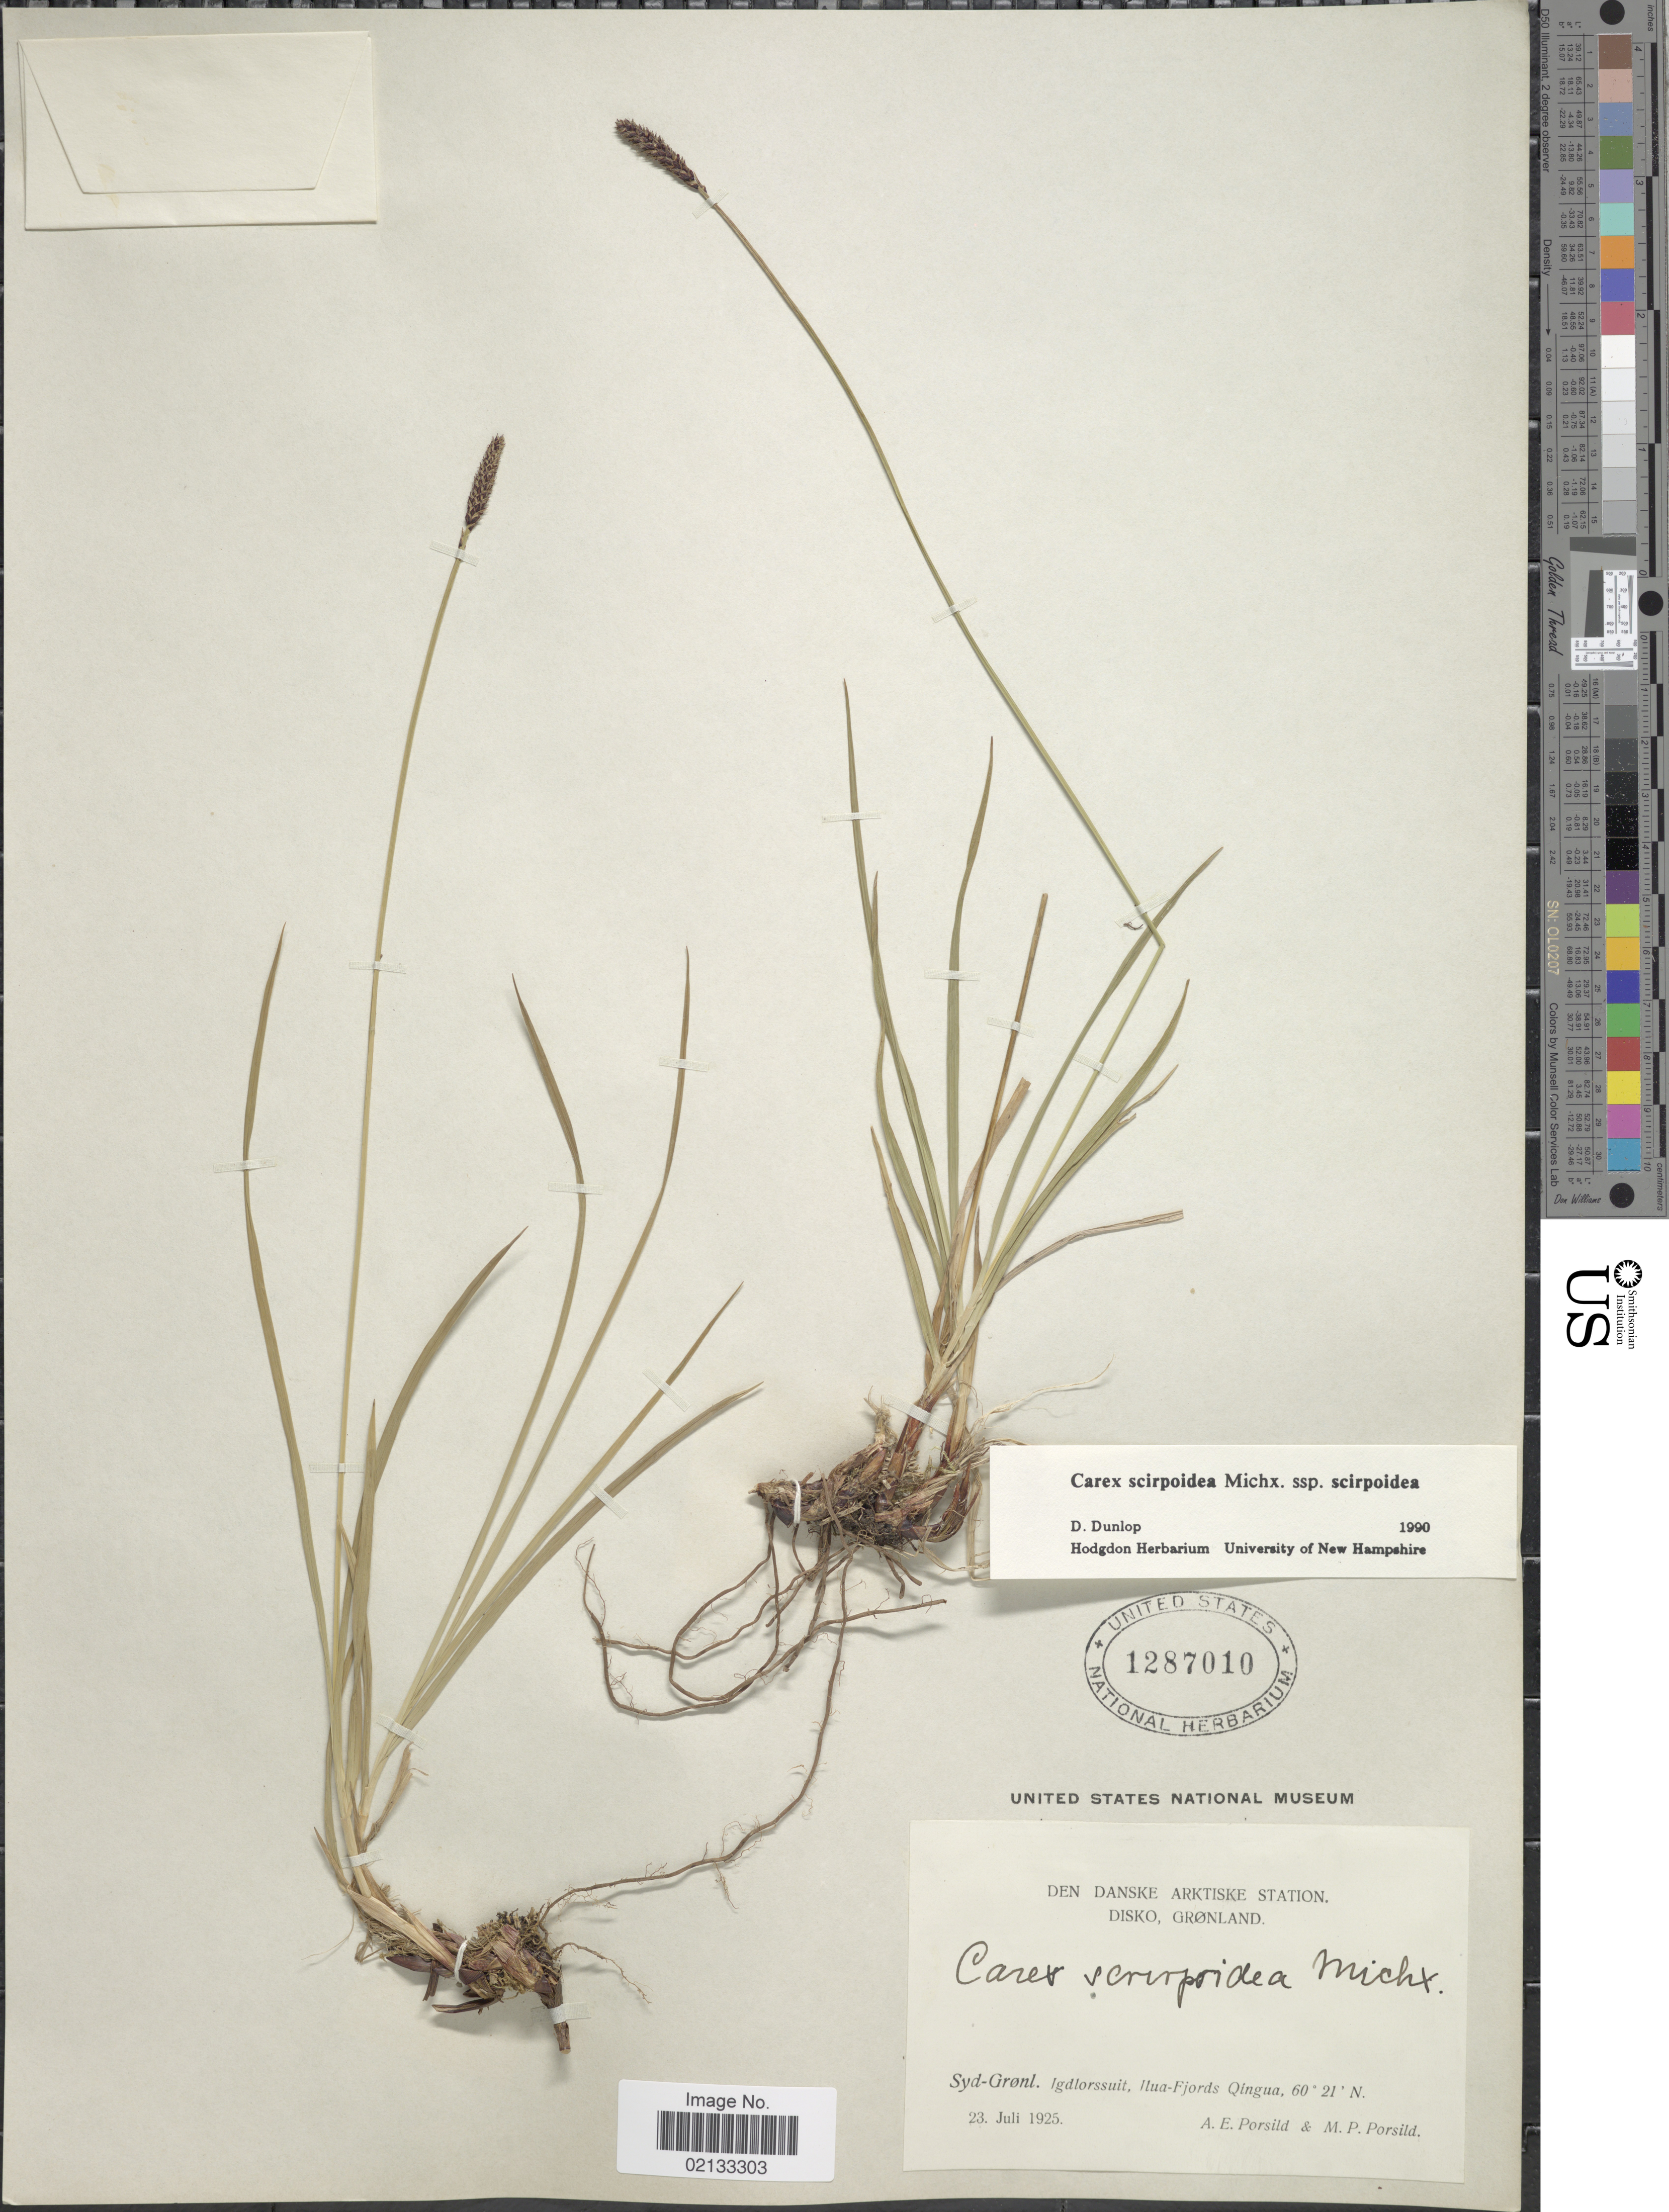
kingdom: Plantae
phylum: Tracheophyta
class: Liliopsida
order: Poales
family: Cyperaceae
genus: Carex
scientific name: Carex scirpoidea subsp. scirpoidea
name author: Michx.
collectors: A. E. Porsild & M. P. Porsild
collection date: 1925-07-23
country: Greenland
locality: Den Danske Arktiske Station Disko, Syd-Grønl. Igdlorssuit, Ilua-Fjords Qingua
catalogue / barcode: US 1287010